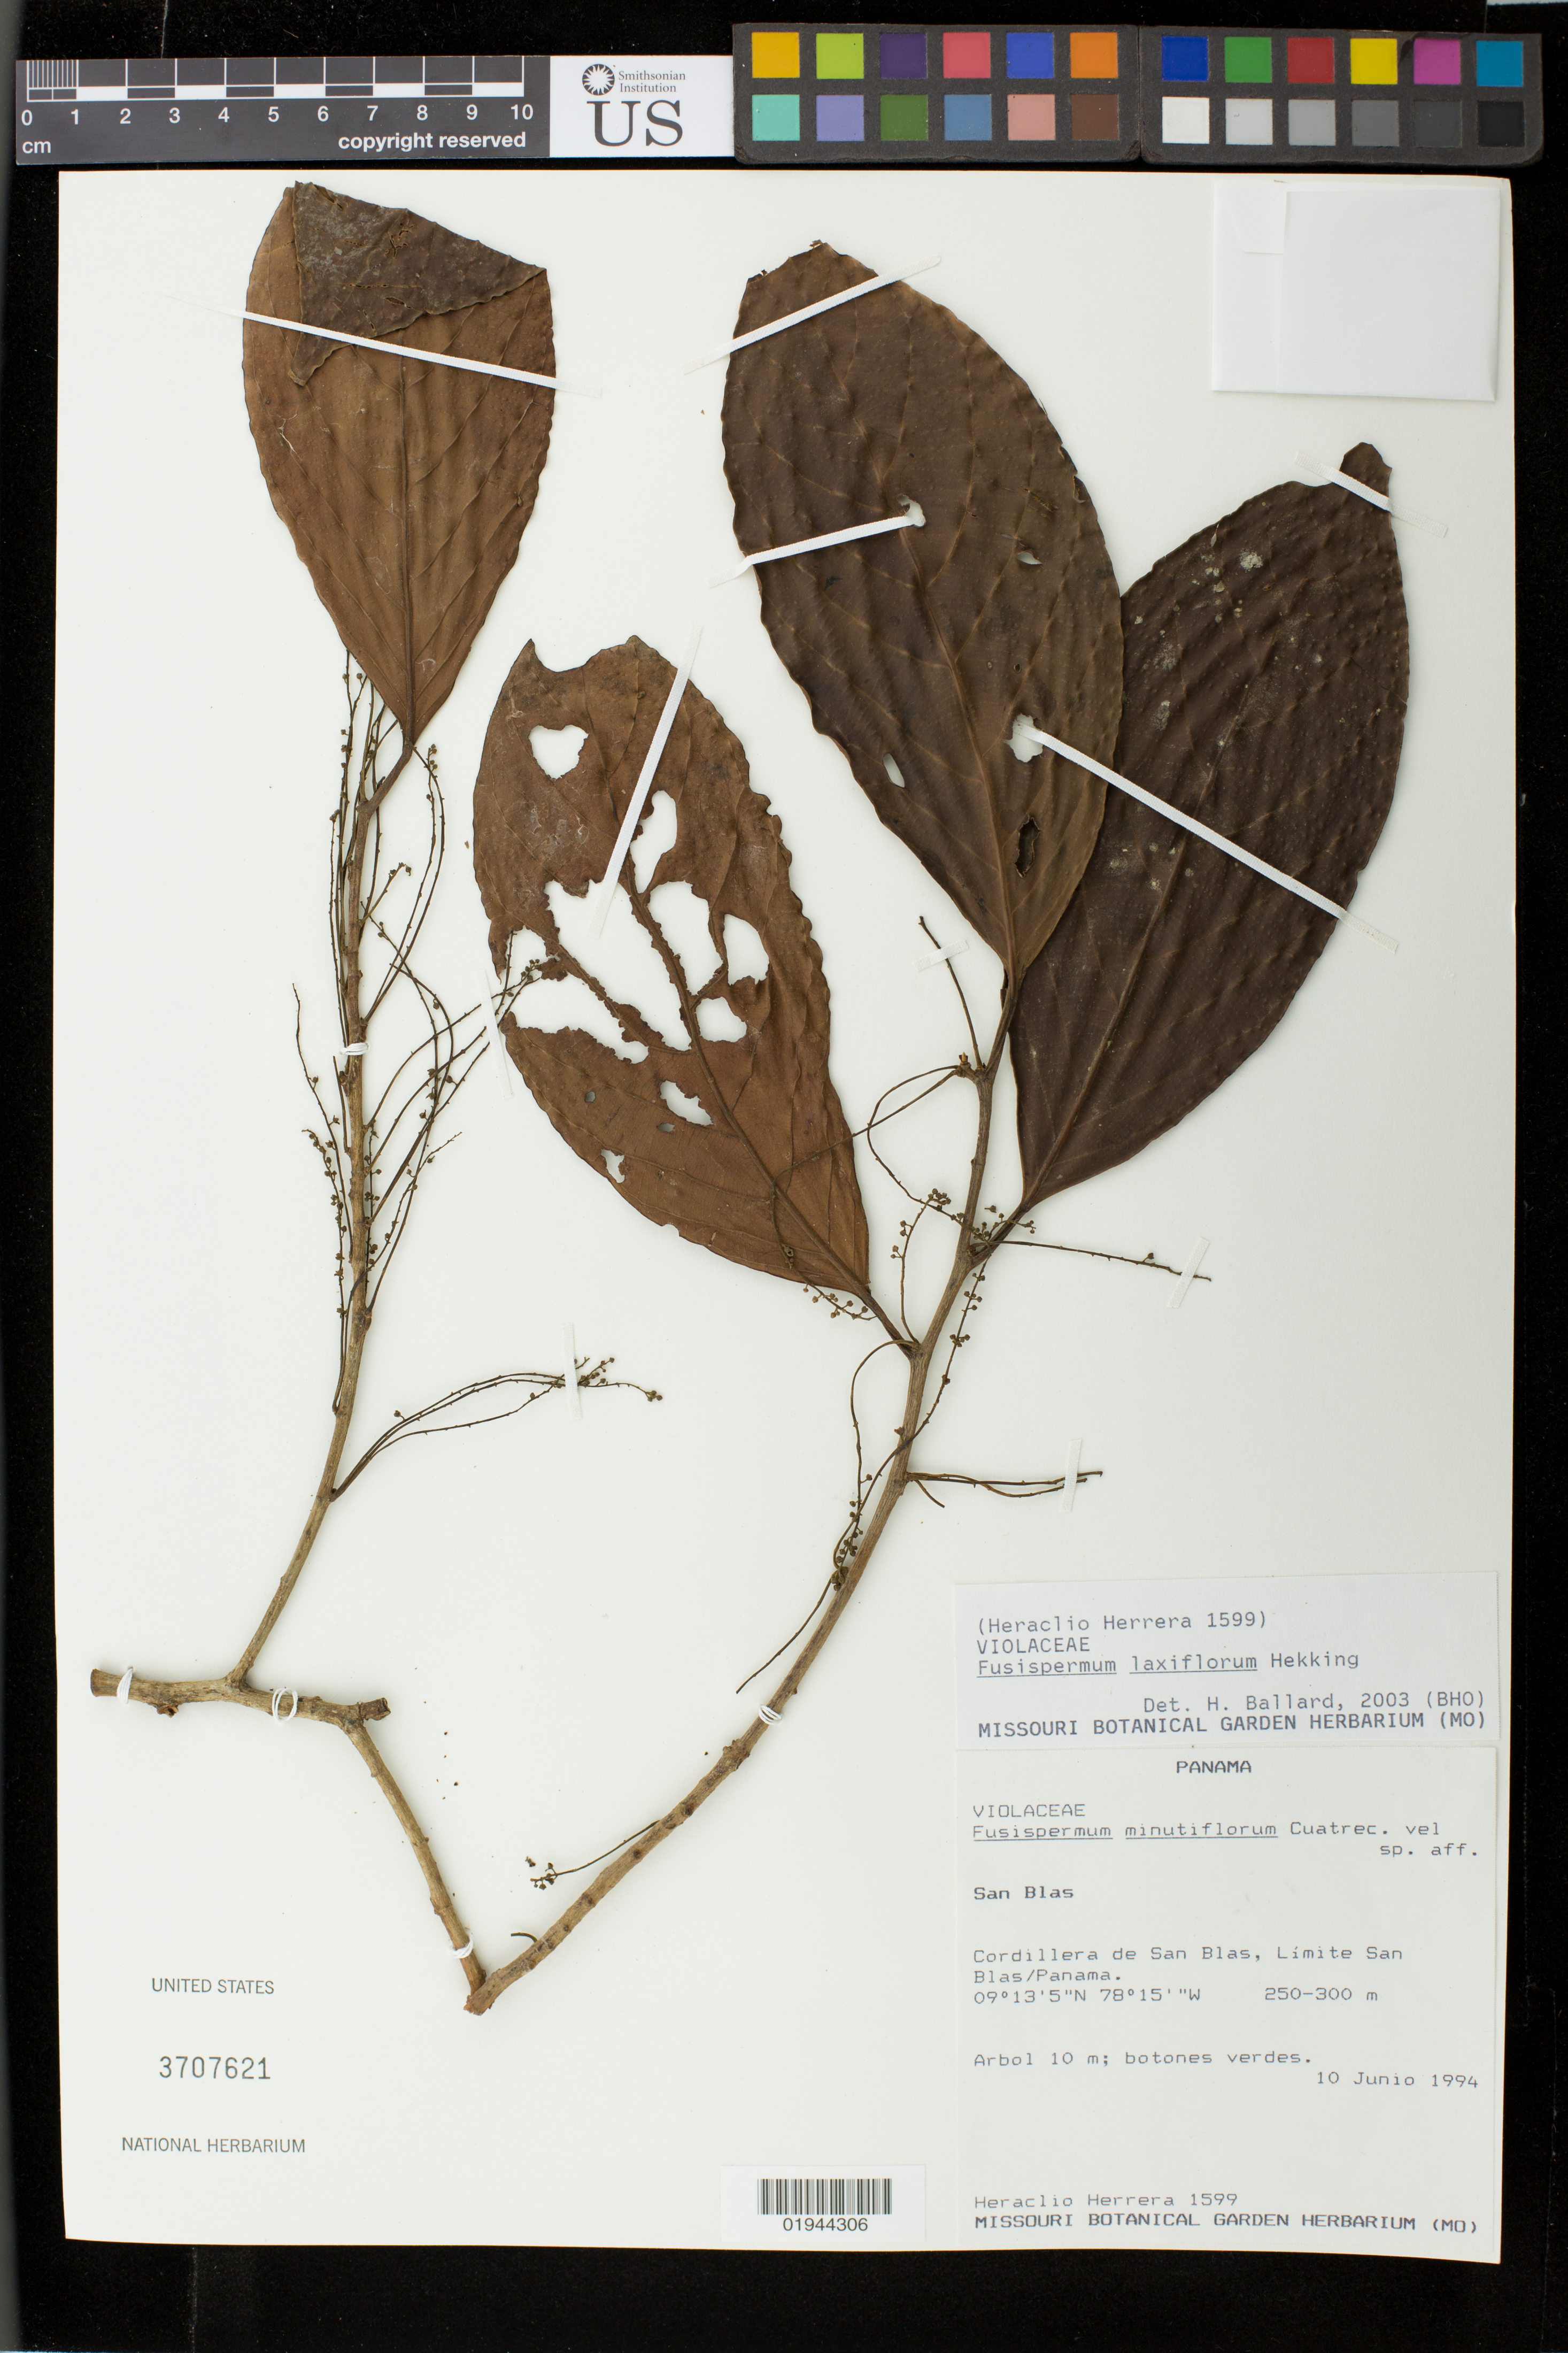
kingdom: Plantae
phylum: Tracheophyta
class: Magnoliopsida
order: Malpighiales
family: Violaceae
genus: Fusispermum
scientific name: Fusispermum laxiflorum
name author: Hekking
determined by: Ballard, Harvey E.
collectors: H. Herrera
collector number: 1599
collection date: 1994-06-10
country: Panama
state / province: Kuna Yala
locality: Cordillera de San Blas, Limite San Blas/Panama.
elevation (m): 250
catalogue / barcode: US 3707621